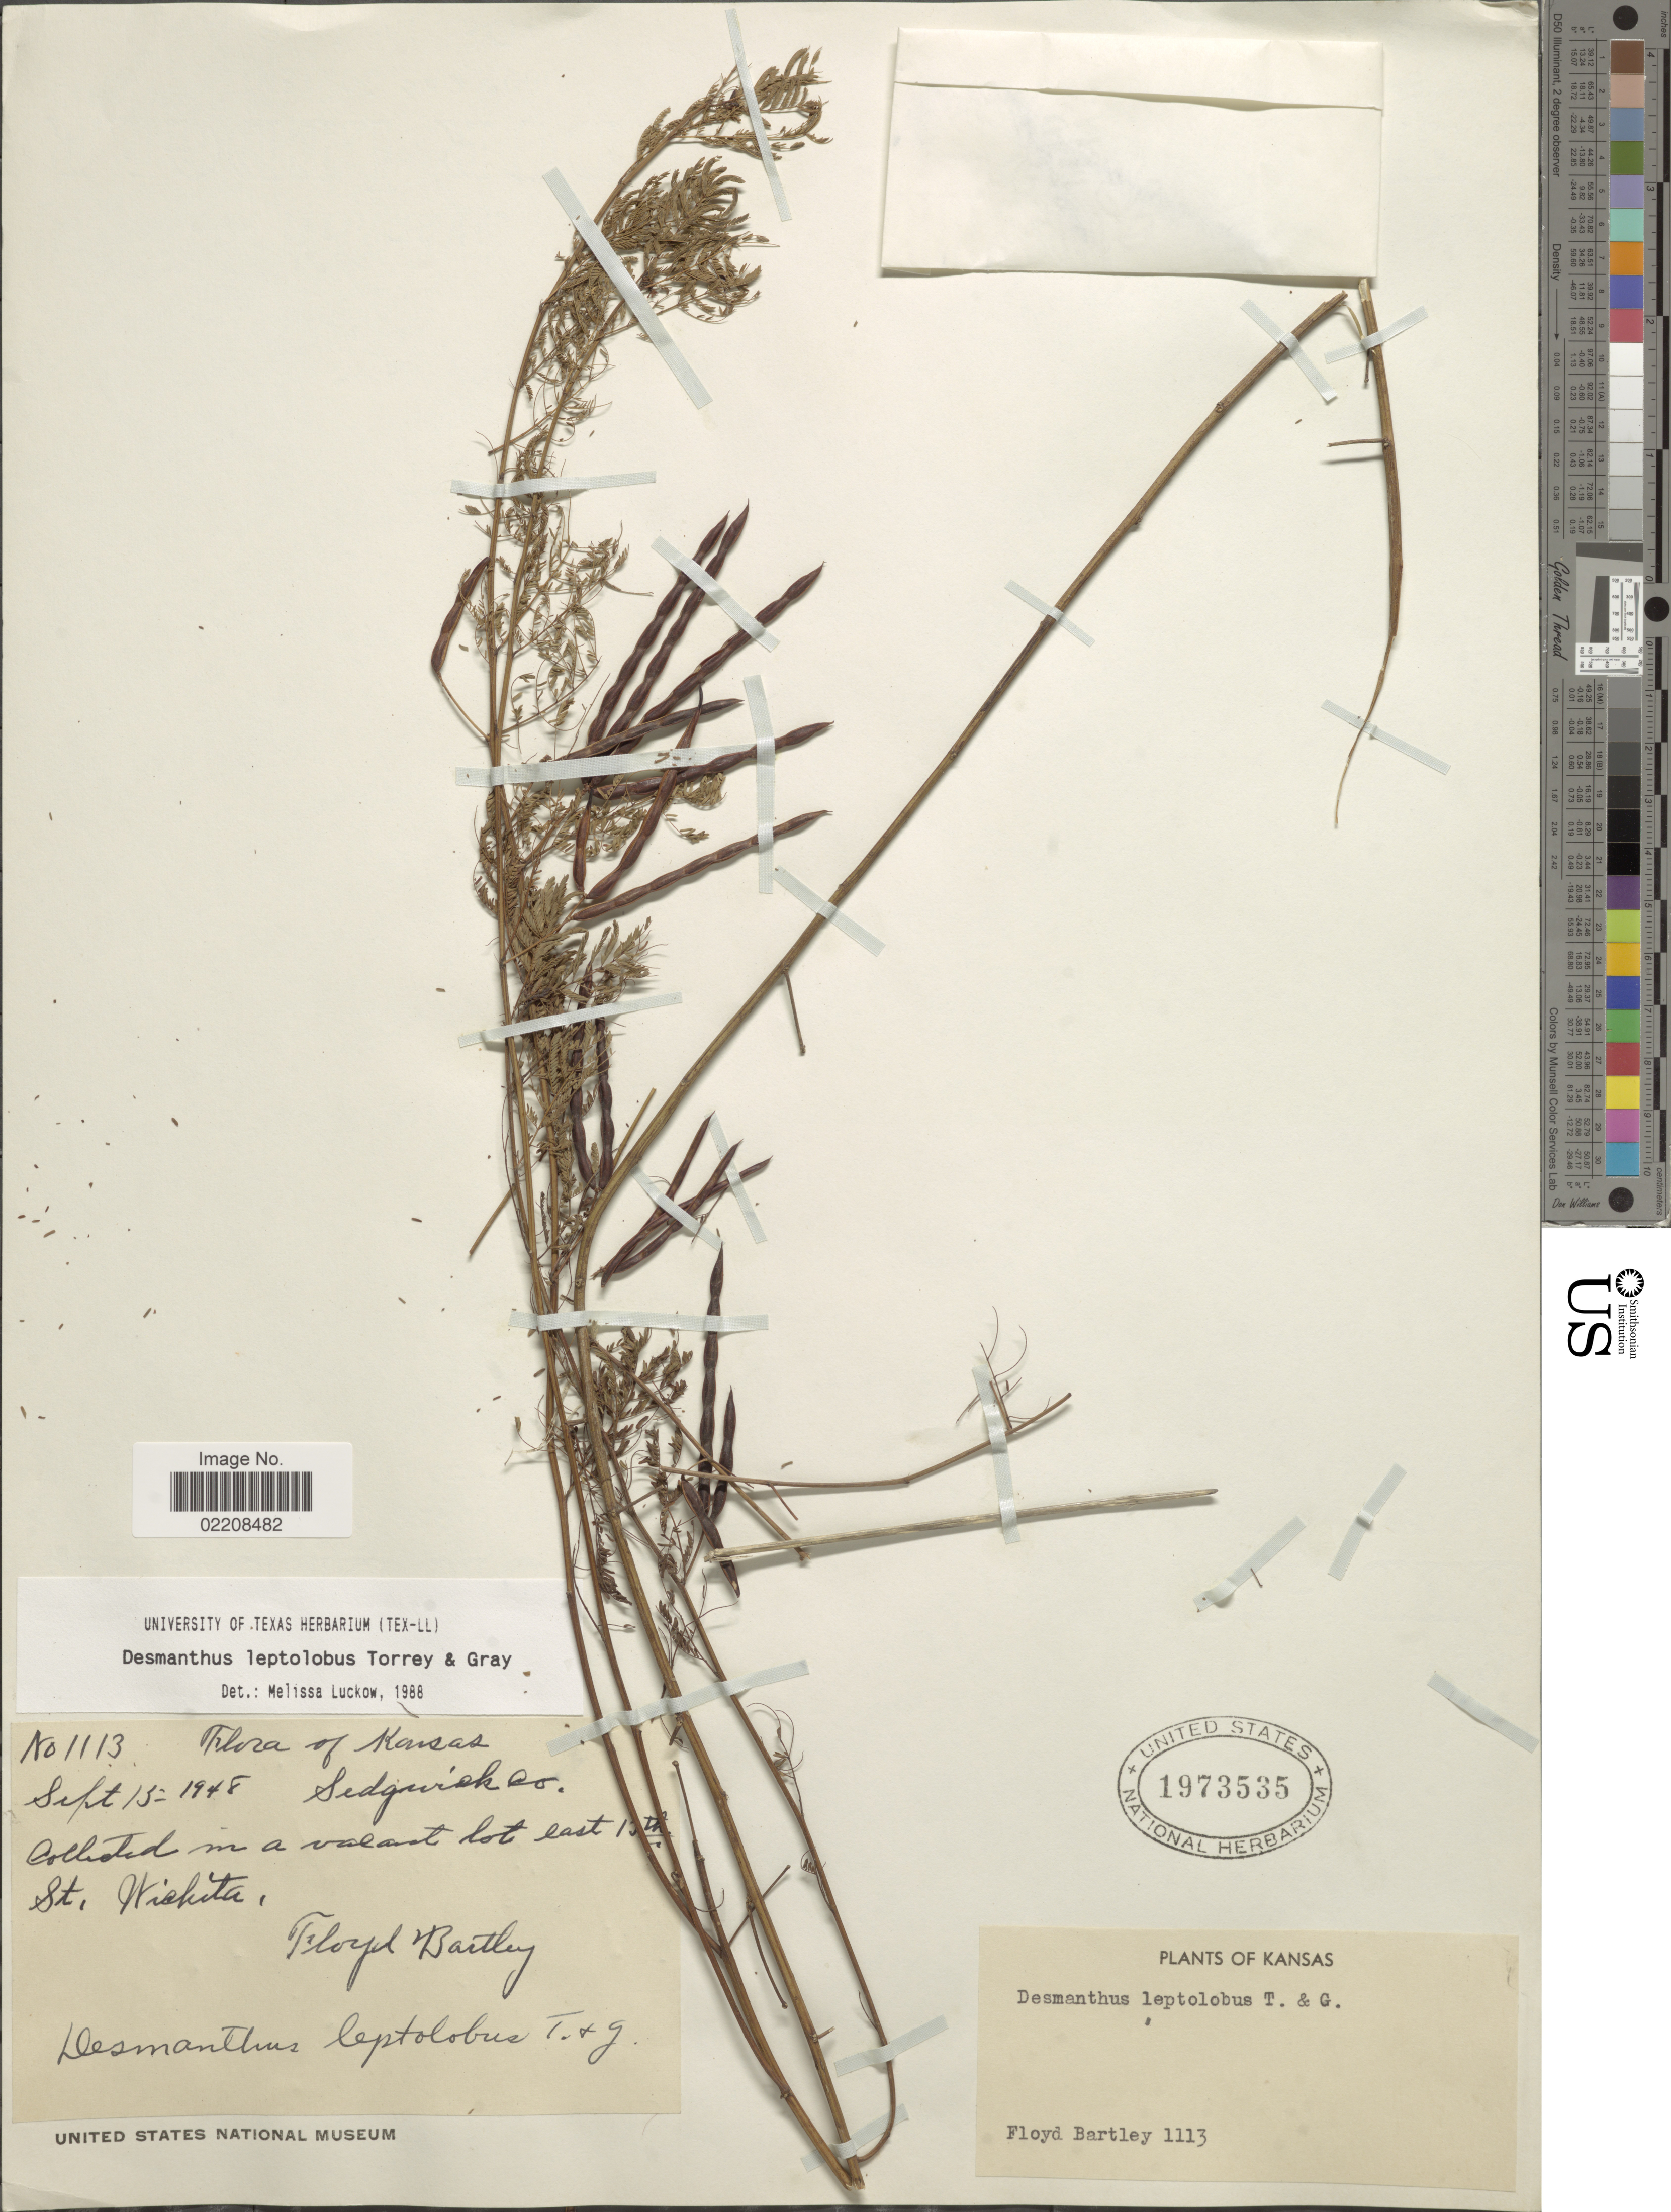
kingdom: Plantae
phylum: Tracheophyta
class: Magnoliopsida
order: Fabales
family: Fabaceae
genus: Desmanthus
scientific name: Desmanthus leptolobus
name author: Torr. & A. Gray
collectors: F. Bartley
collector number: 1113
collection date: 1948-09-13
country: United States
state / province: Kansas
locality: Sedgewick Co. Collected in a vacant lot east 15th St. Wichita.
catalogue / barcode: US 1973535